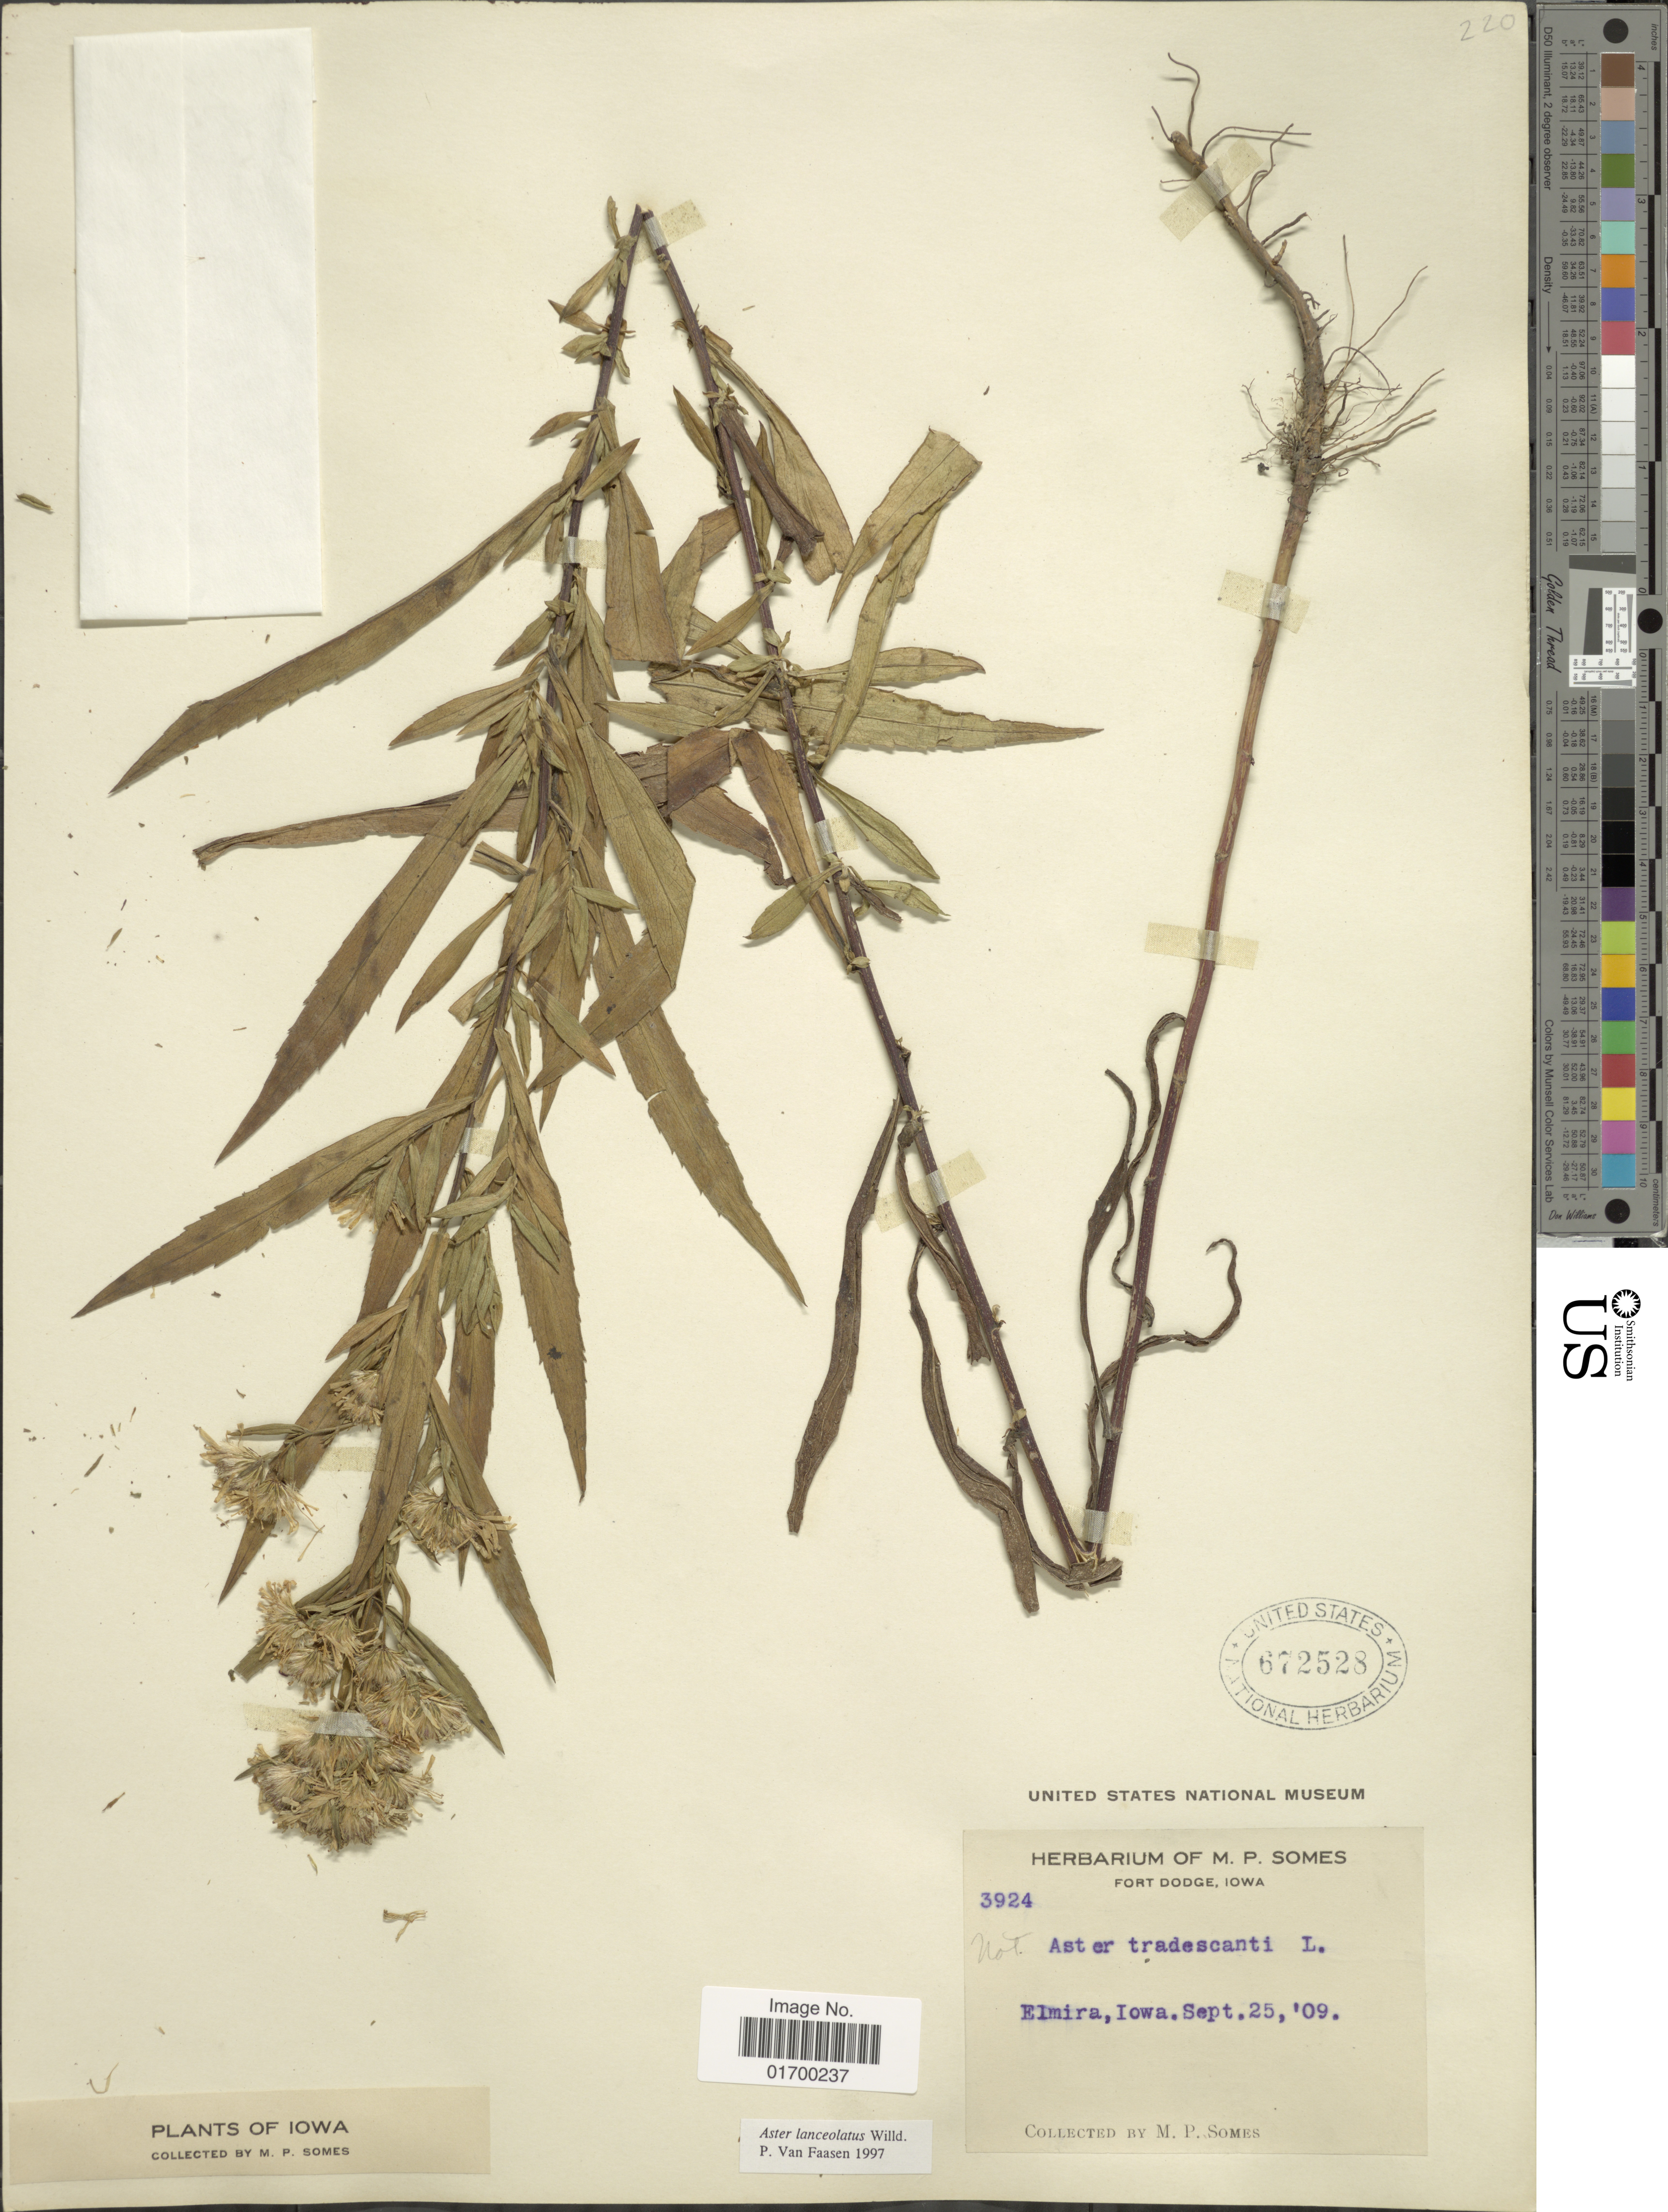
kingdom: Plantae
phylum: Tracheophyta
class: Magnoliopsida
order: Asterales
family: Asteraceae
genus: Symphyotrichum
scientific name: Symphyotrichum lanceolatum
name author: (Willd.) G.L. Nesom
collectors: M. Somes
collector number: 3924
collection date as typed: Transcribed d/m/y: 25/9/9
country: United States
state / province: Iowa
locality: Fort Dodge, Elmira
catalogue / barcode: US 672528